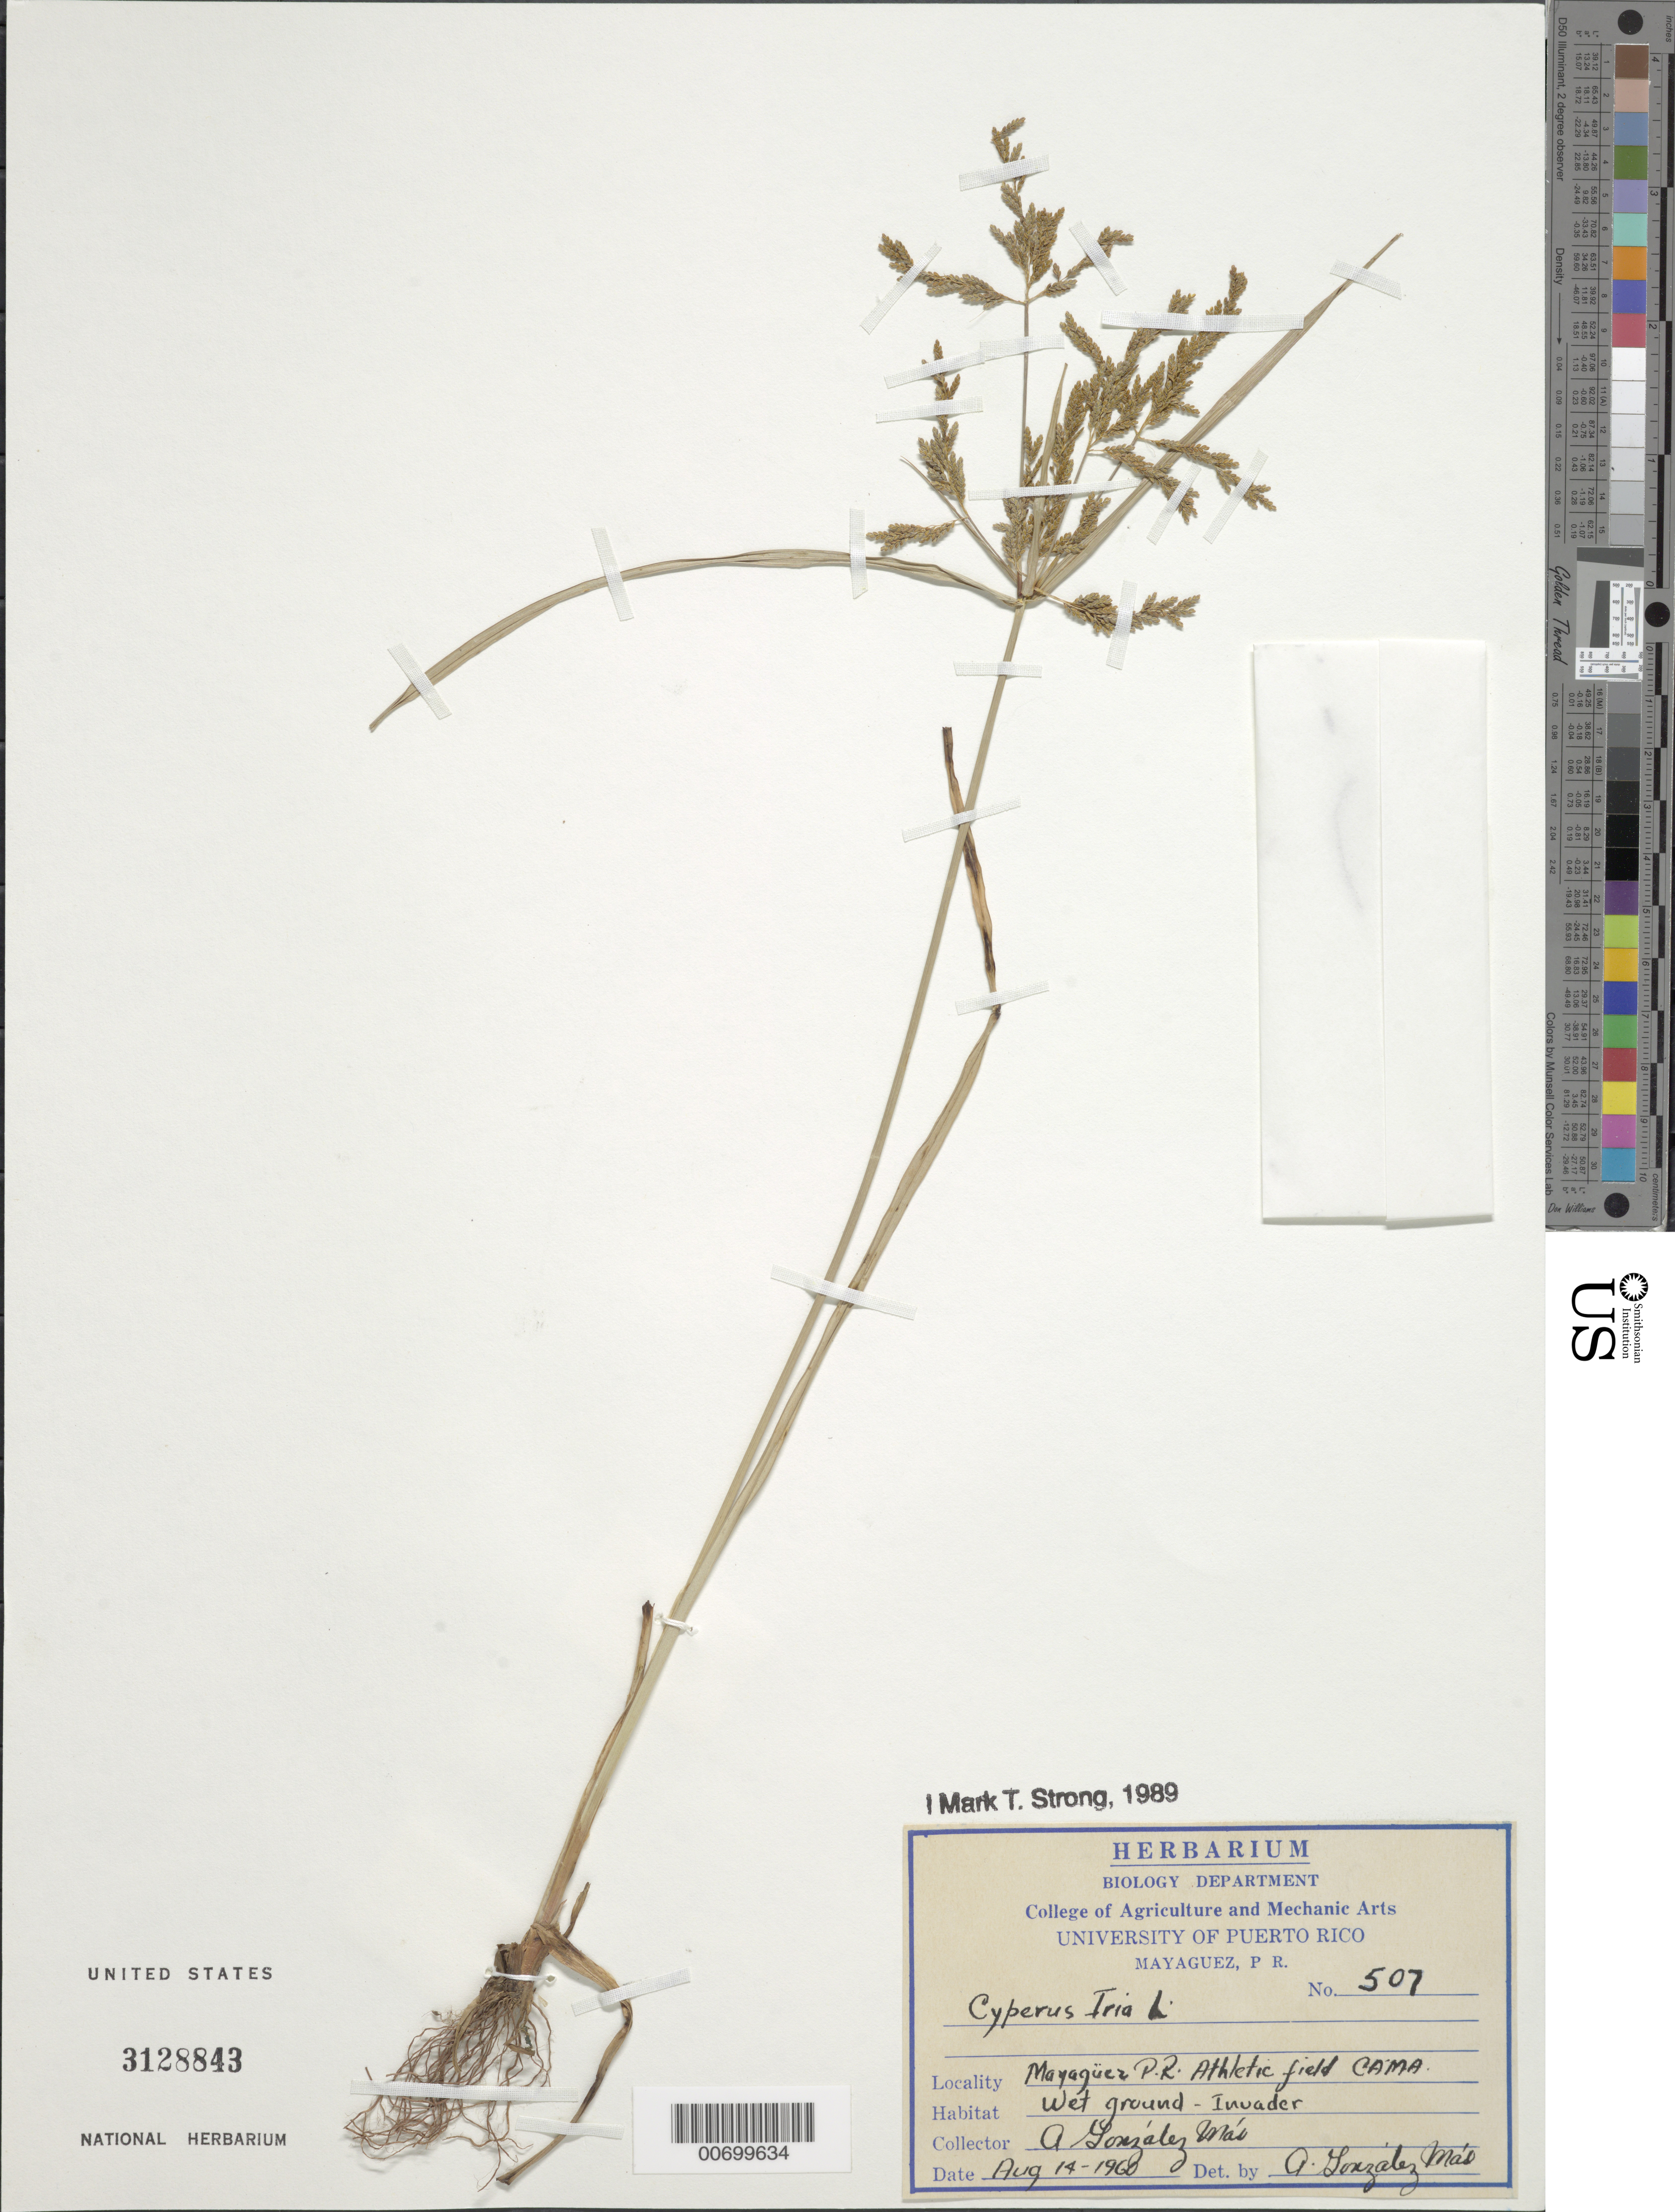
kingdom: Plantae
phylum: Tracheophyta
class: Liliopsida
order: Poales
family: Cyperaceae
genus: Cyperus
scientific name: Cyperus iria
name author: L.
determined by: Strong, M. T., (US), Smithsonian Institution - National Museum of Natural History (UNITED STATES)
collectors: A. González Más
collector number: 507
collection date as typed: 14 Aug 1960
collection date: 1960-08-14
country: Puerto Rico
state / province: Mayagüez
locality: Mayagüez: Athletic Field (CAMA).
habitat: Wet place (invasive).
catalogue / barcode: US 3128843